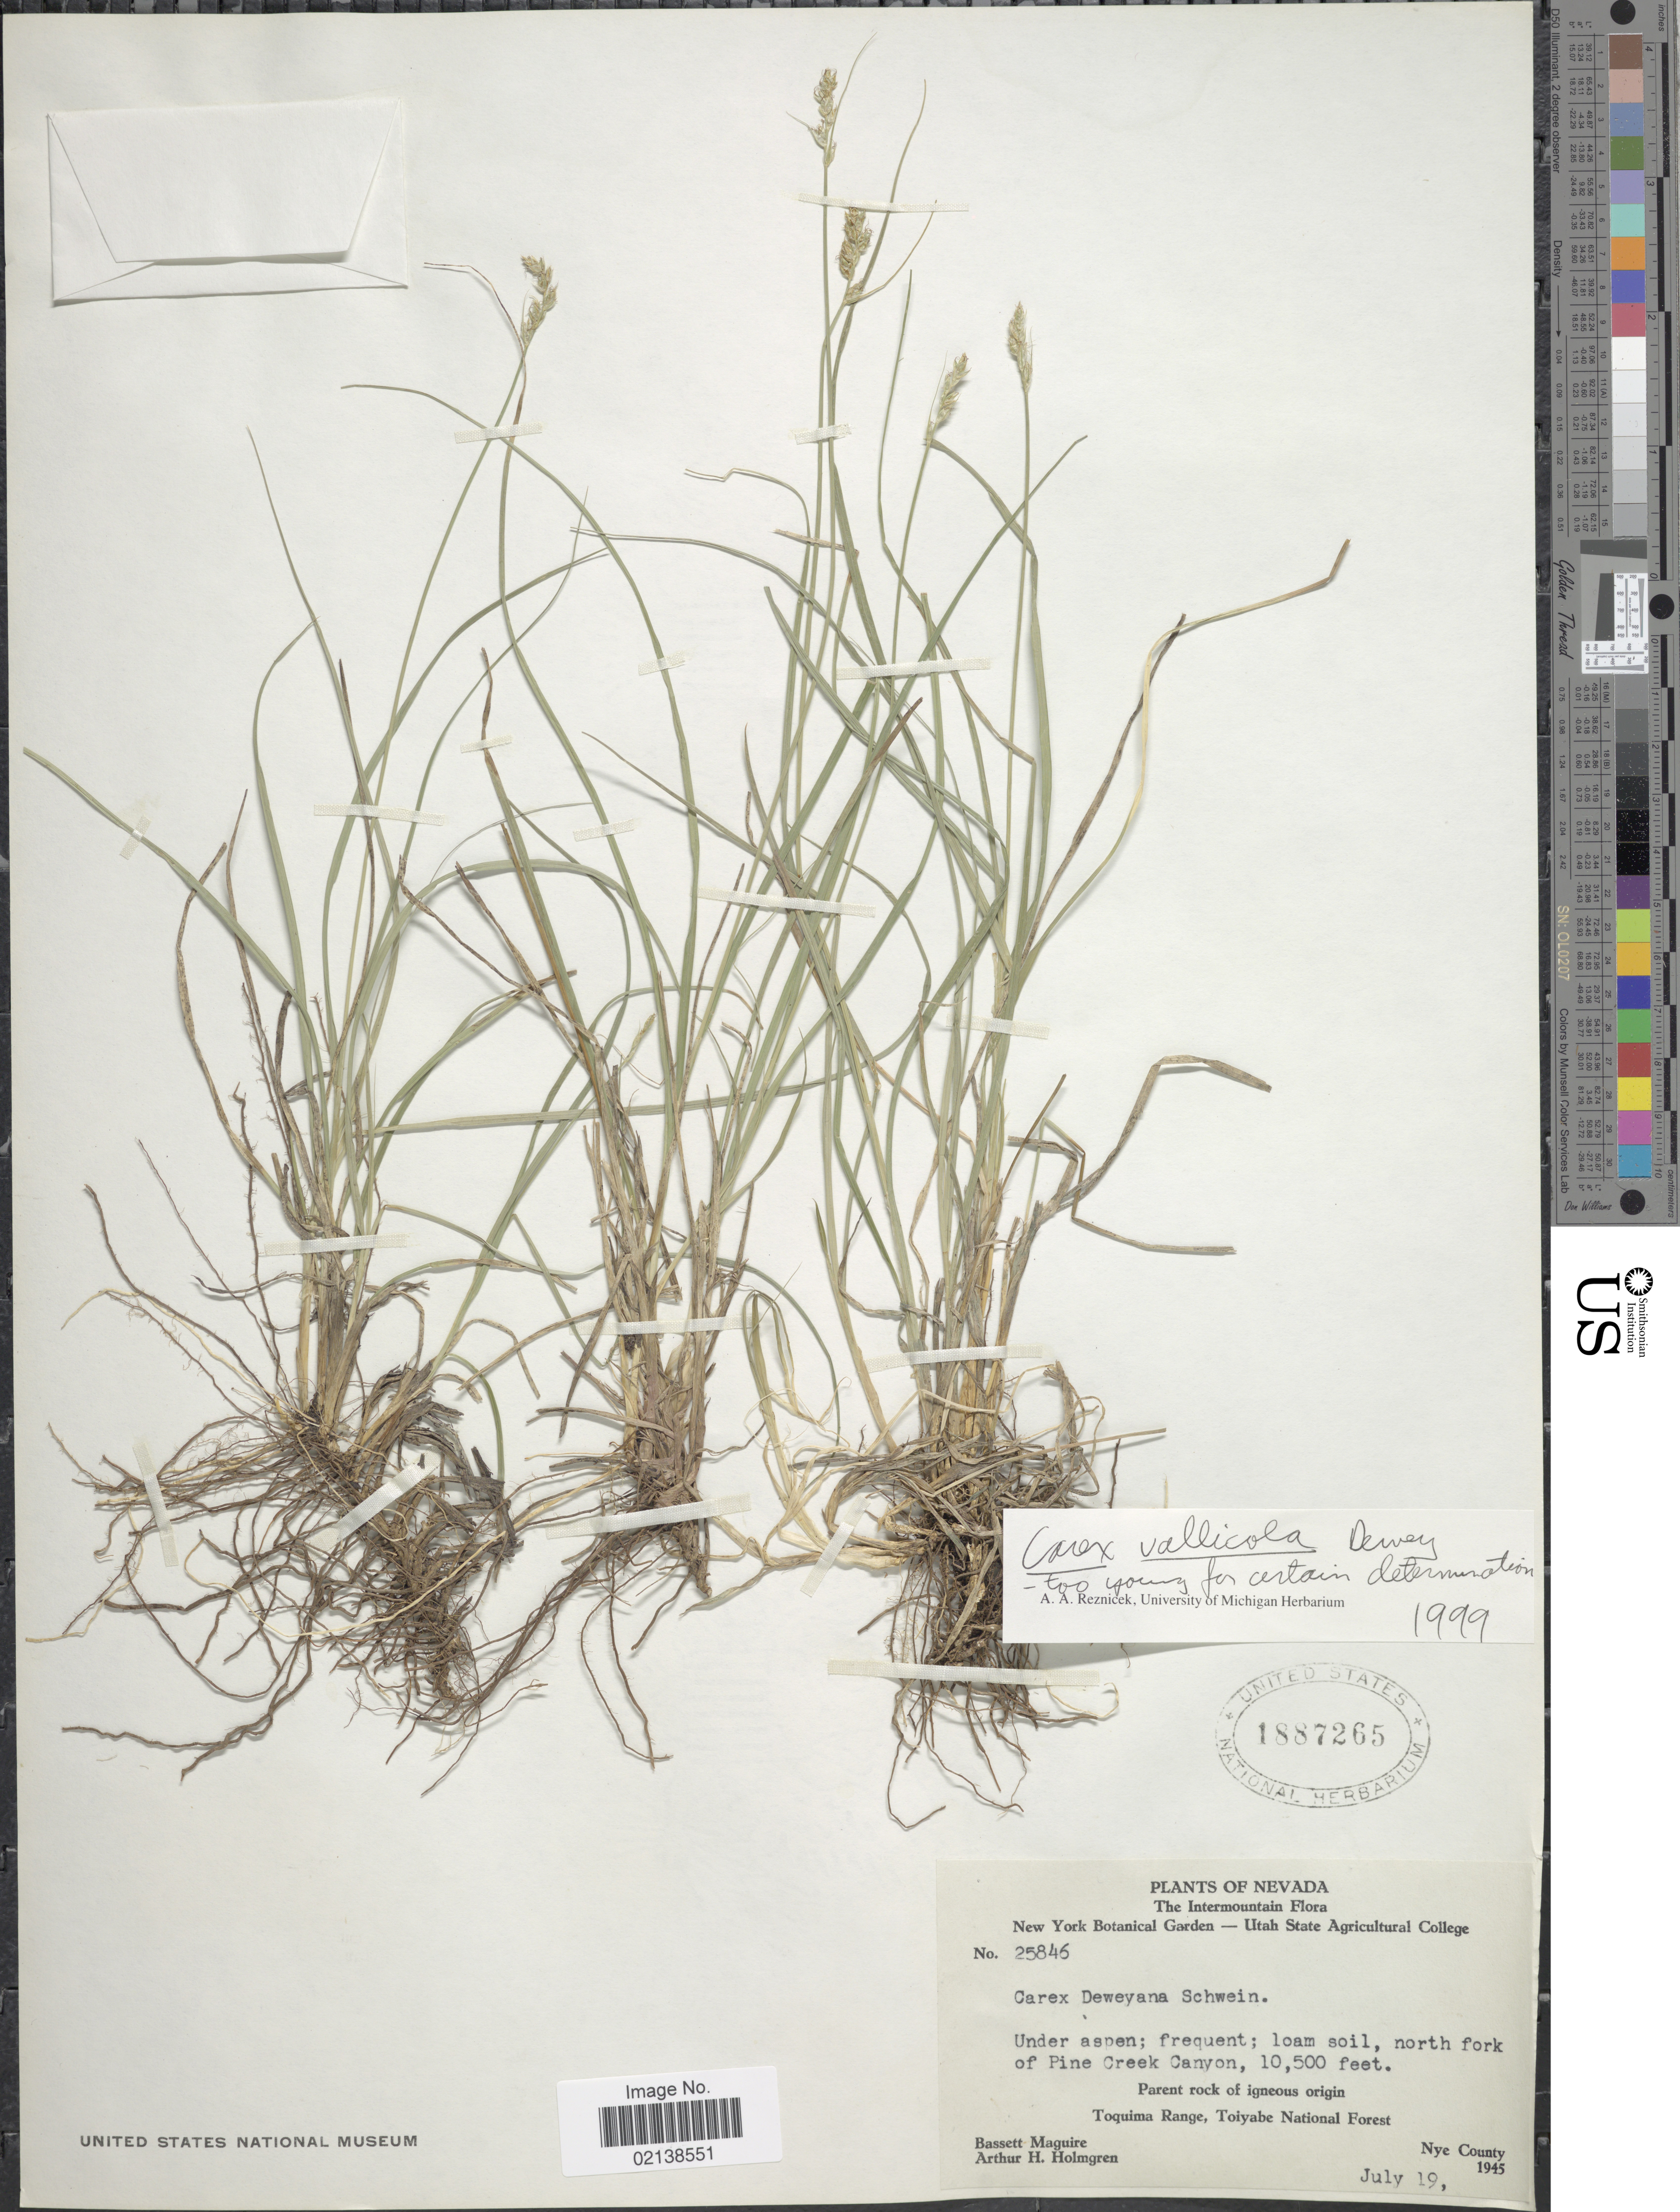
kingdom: Plantae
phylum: Tracheophyta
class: Liliopsida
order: Poales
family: Cyperaceae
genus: Carex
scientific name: Carex vallicola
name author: Dewey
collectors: B. Maguire & A. H. Holmgren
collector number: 25846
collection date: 1945-07-19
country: United States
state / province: Nevada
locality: The Intermountain, north fork of Pine Creek Canyon, Toquima Range, Toiyabe National Forest, Nye County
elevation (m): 3200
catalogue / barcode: US 1887265